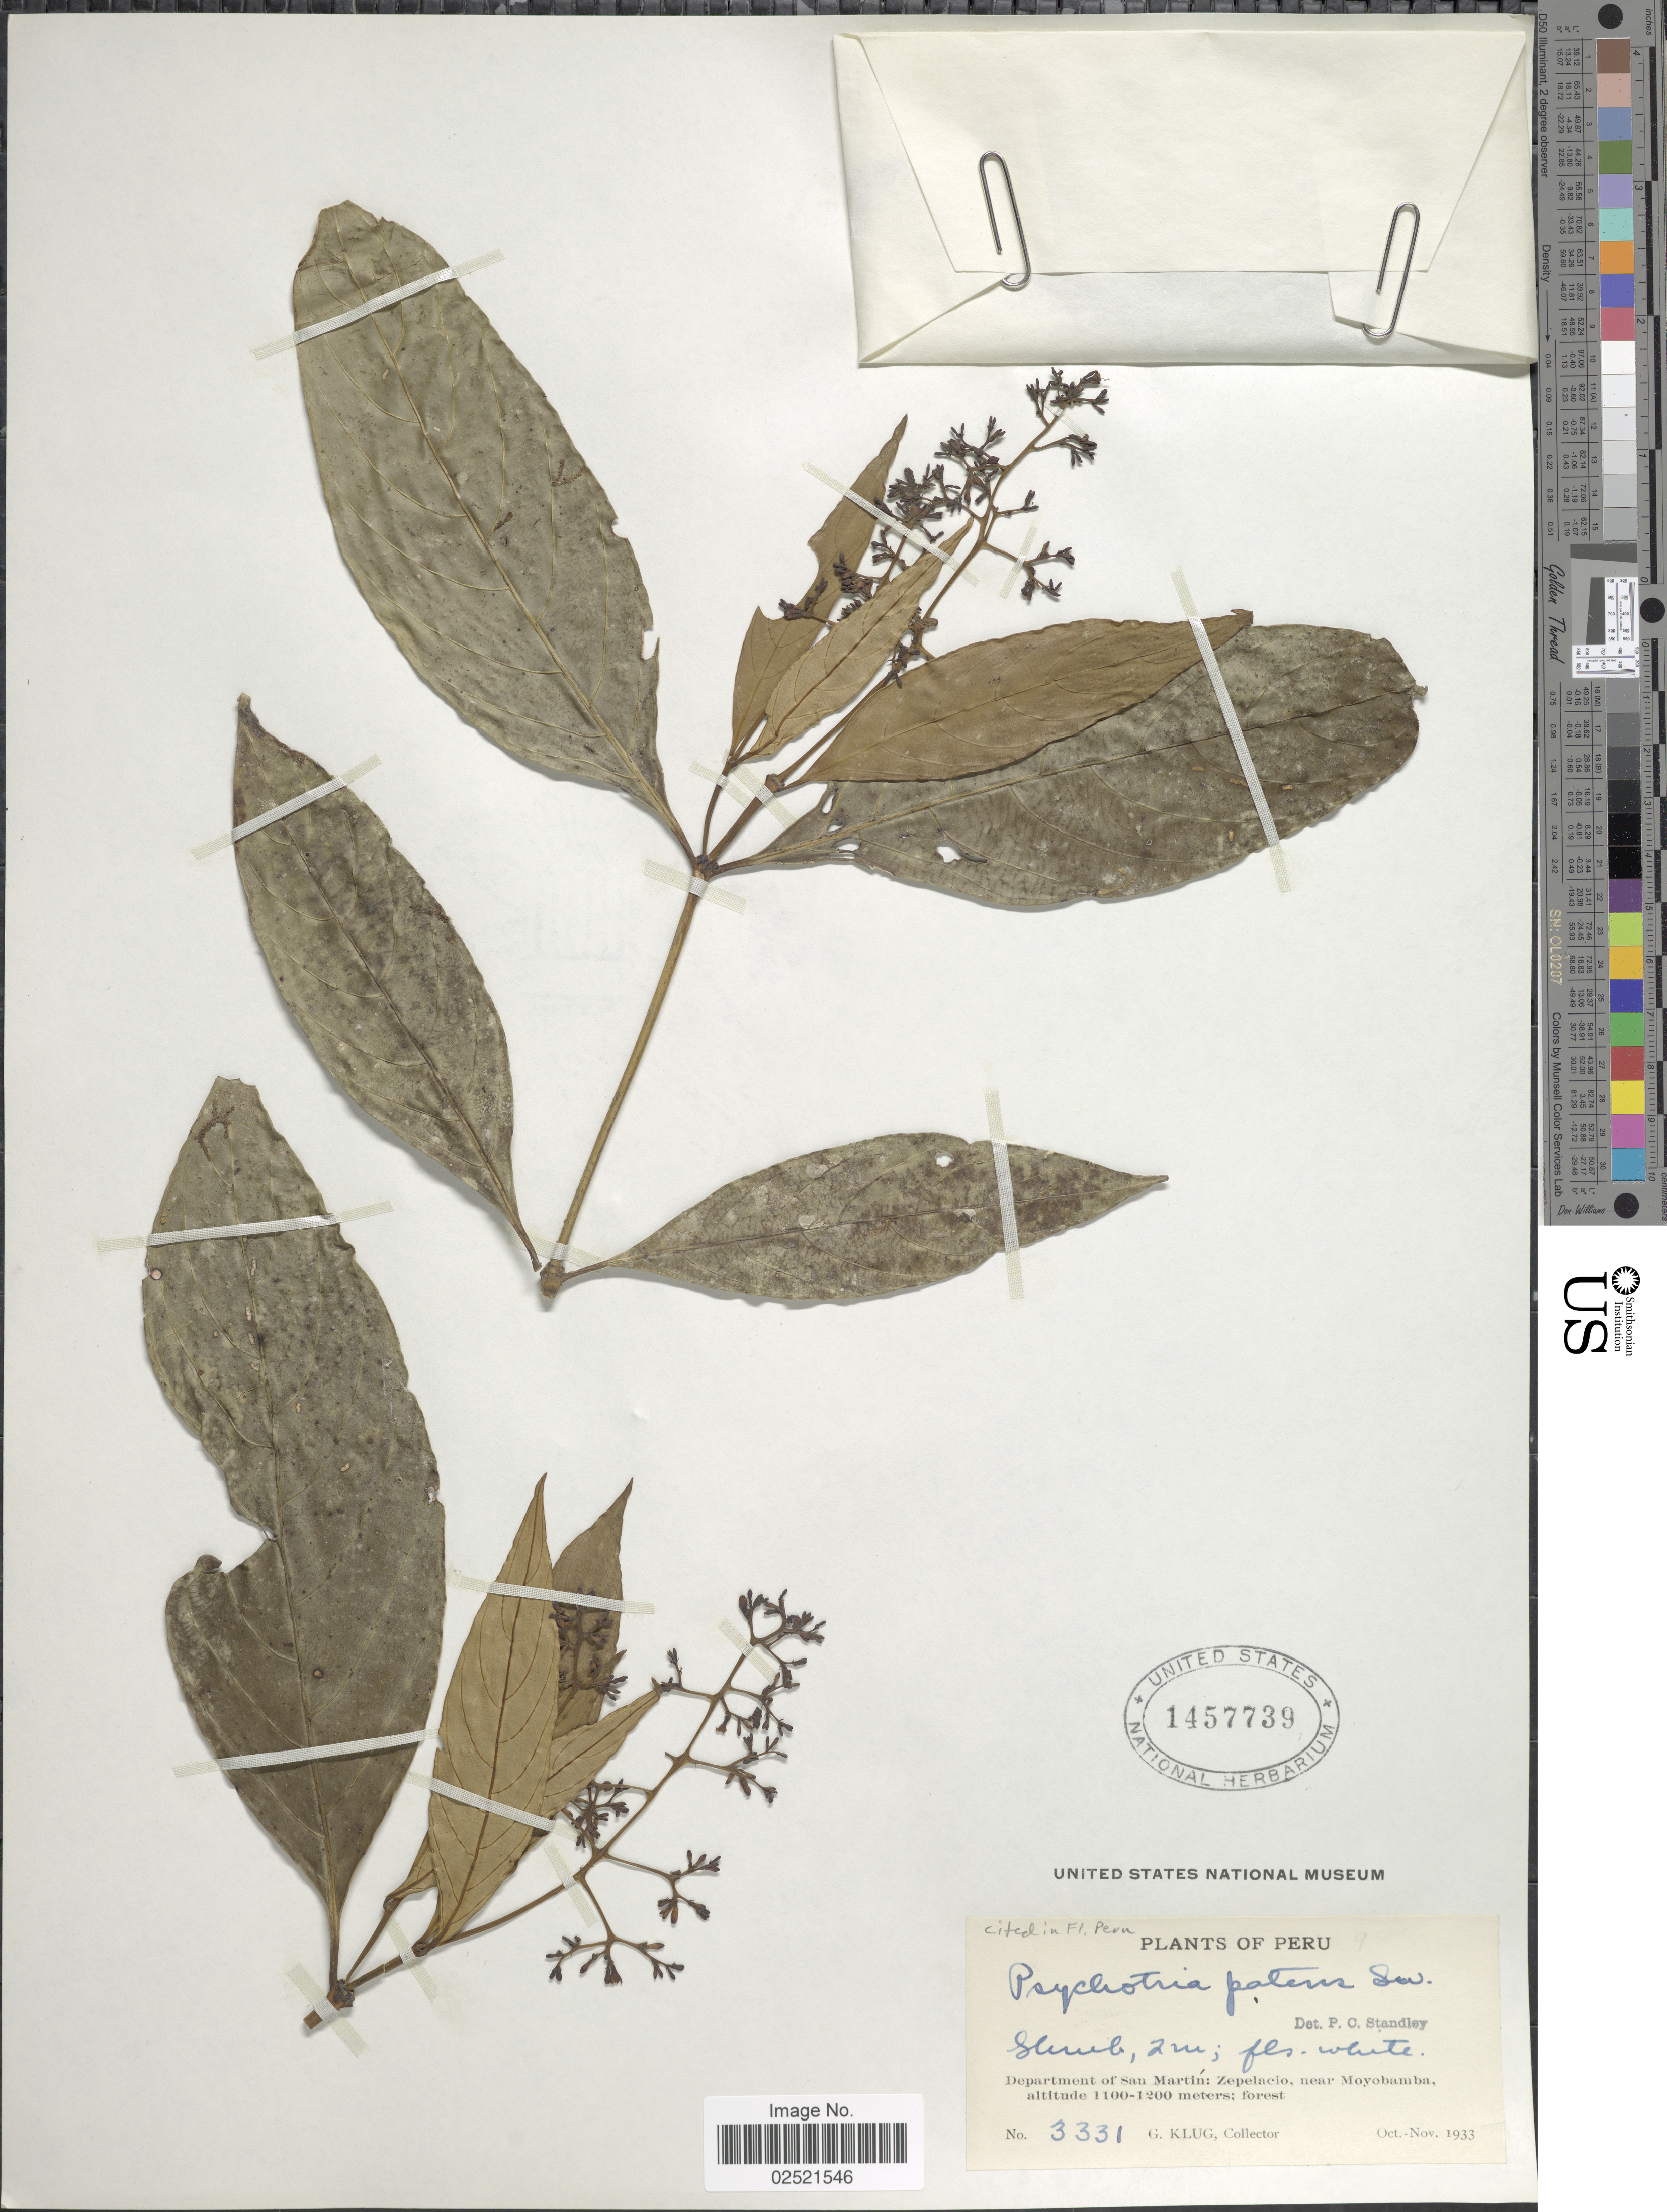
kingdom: Plantae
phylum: Tracheophyta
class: Magnoliopsida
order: Gentianales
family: Rubiaceae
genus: Psychotria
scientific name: Psychotria patens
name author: Sw.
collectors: G. Klug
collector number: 3331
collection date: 1933-10/1933-11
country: Peru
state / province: San Martín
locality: Zepelacio, near Moyobamba.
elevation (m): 1100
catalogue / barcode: US 1457739